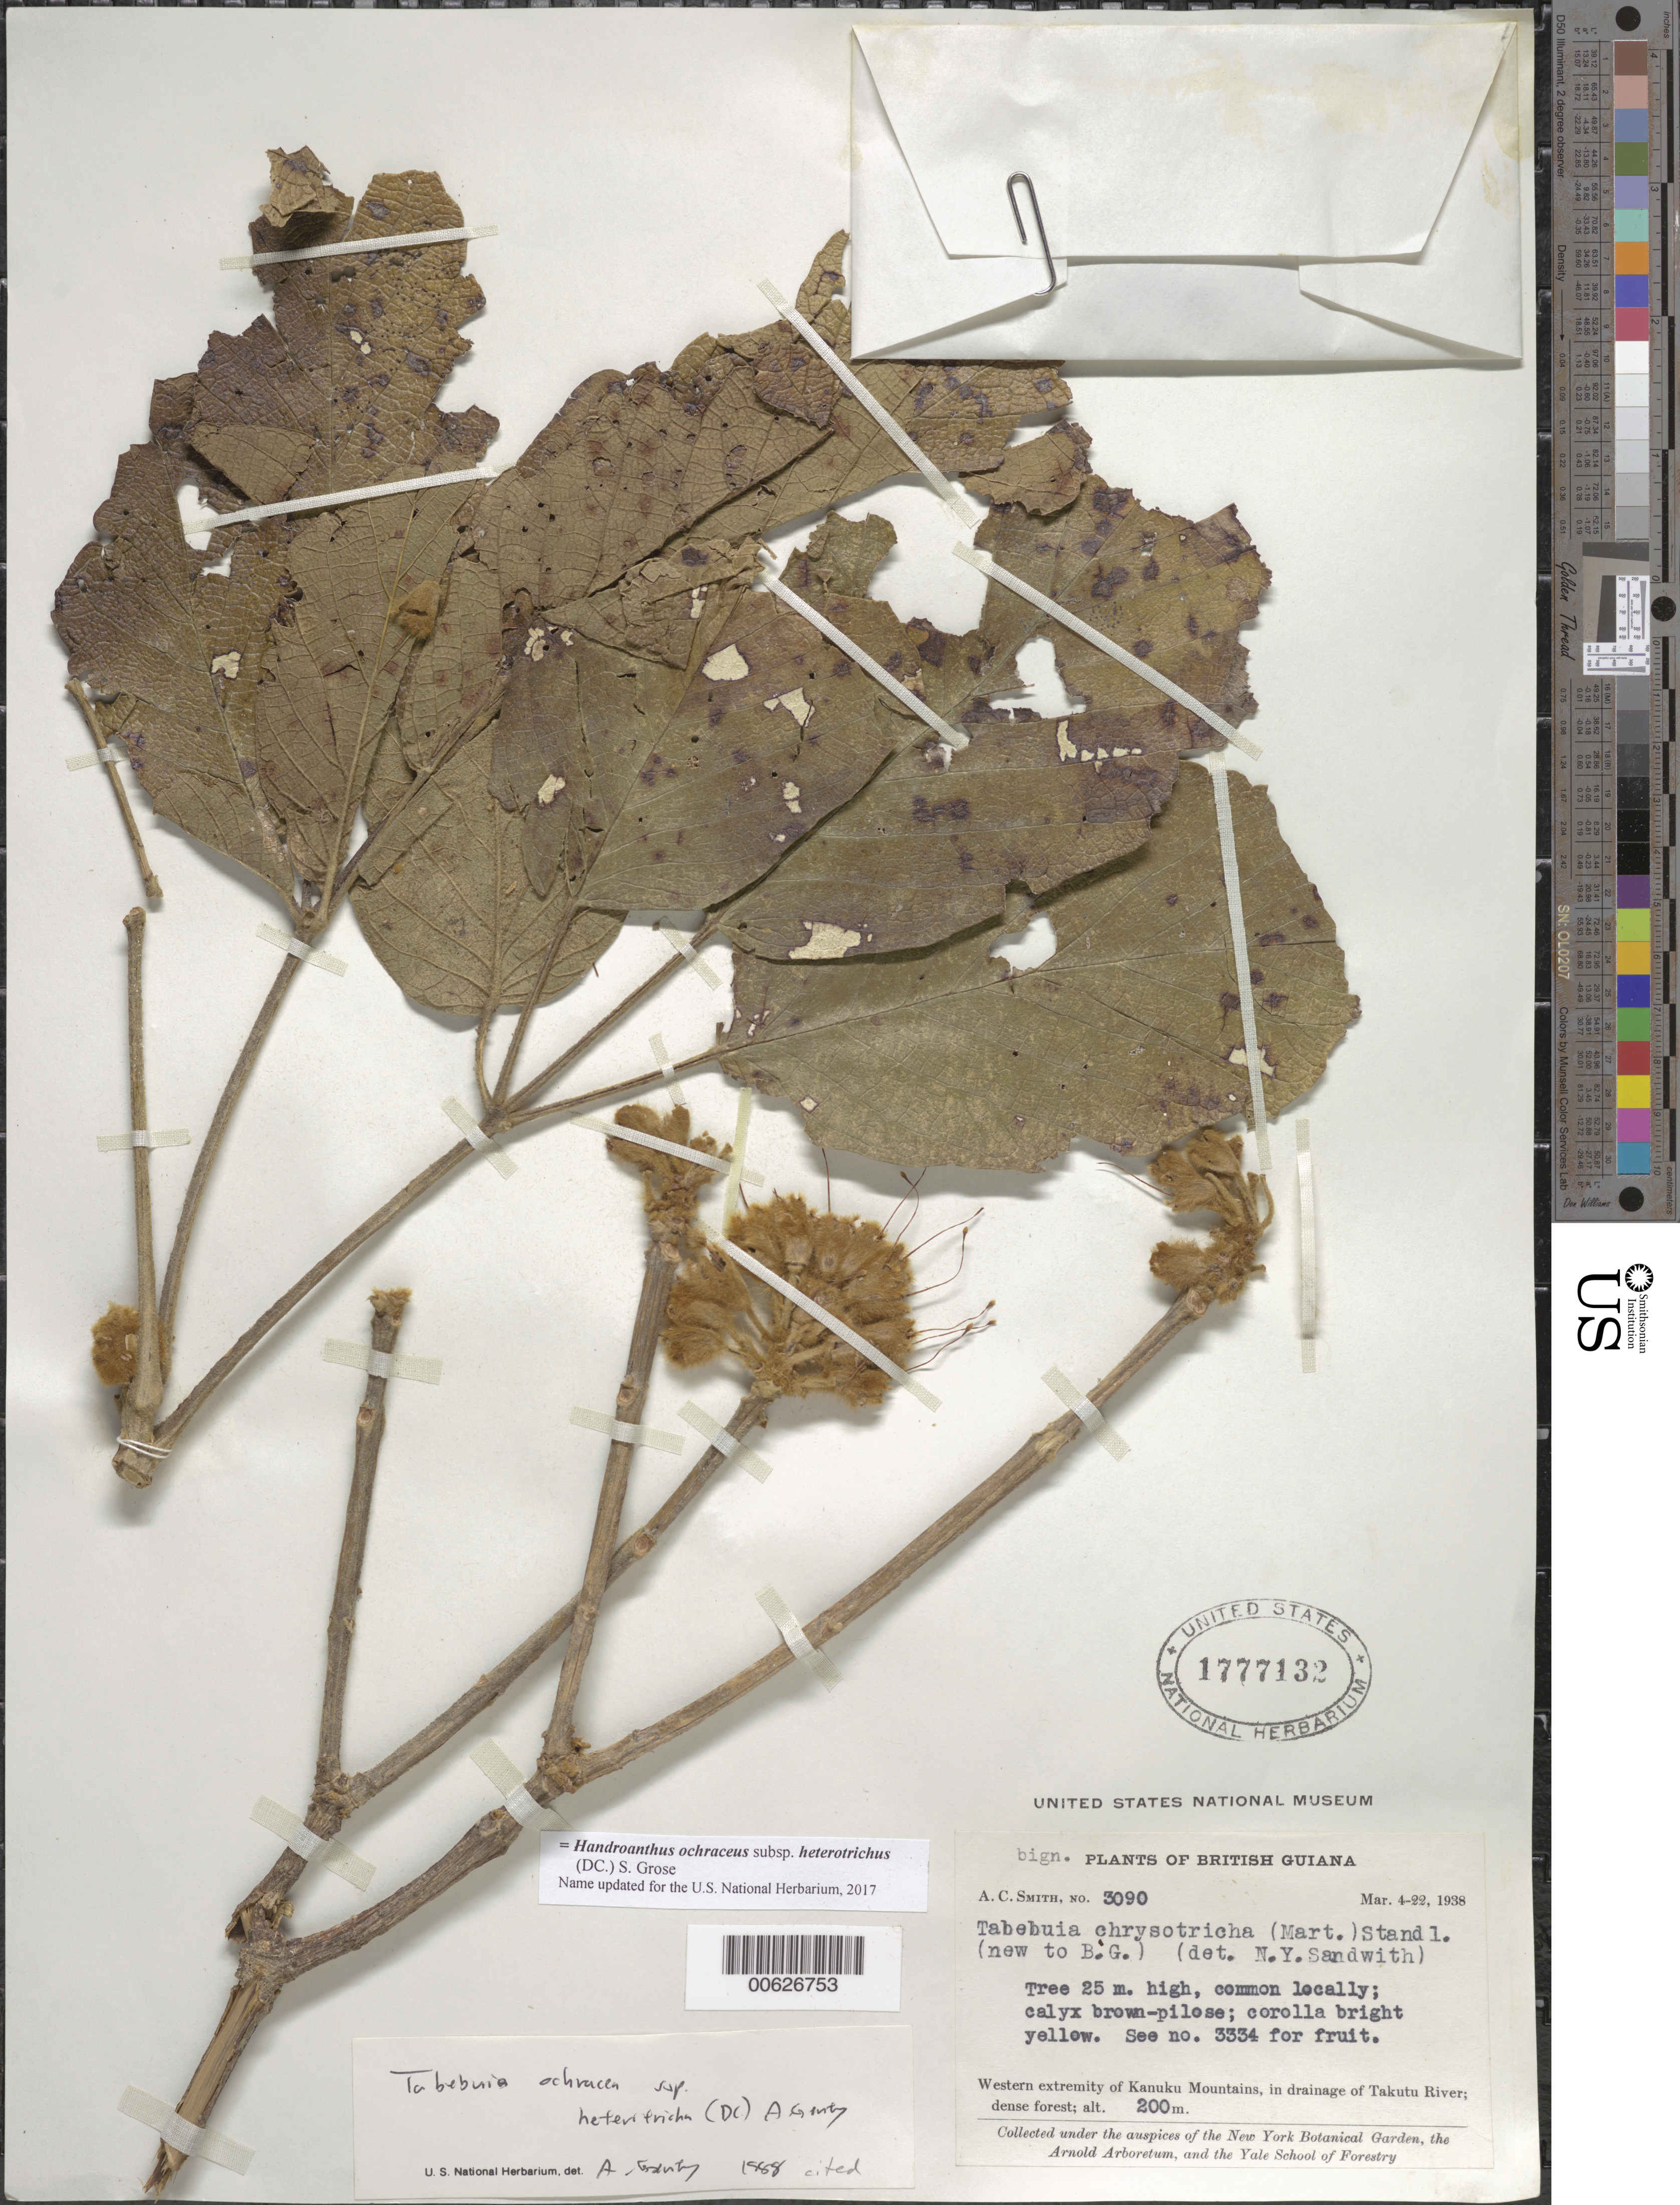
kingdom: Plantae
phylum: Tracheophyta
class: Magnoliopsida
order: Lamiales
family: Bignoniaceae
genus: Handroanthus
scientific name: Handroanthus ochraceus subsp. heterotrichus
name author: (DC.) S.O. Grose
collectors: A. C. Smith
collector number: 3090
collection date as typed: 4-Mar-38 to 22-Mar-38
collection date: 1938-03-04/1938-03-22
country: Guyana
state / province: U. Takutu-U. Essequibo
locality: Kanuku Mts., drainage of Takutu R., western extremity of Kanuku Mountains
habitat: Dense forest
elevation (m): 200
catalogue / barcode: US 1777132